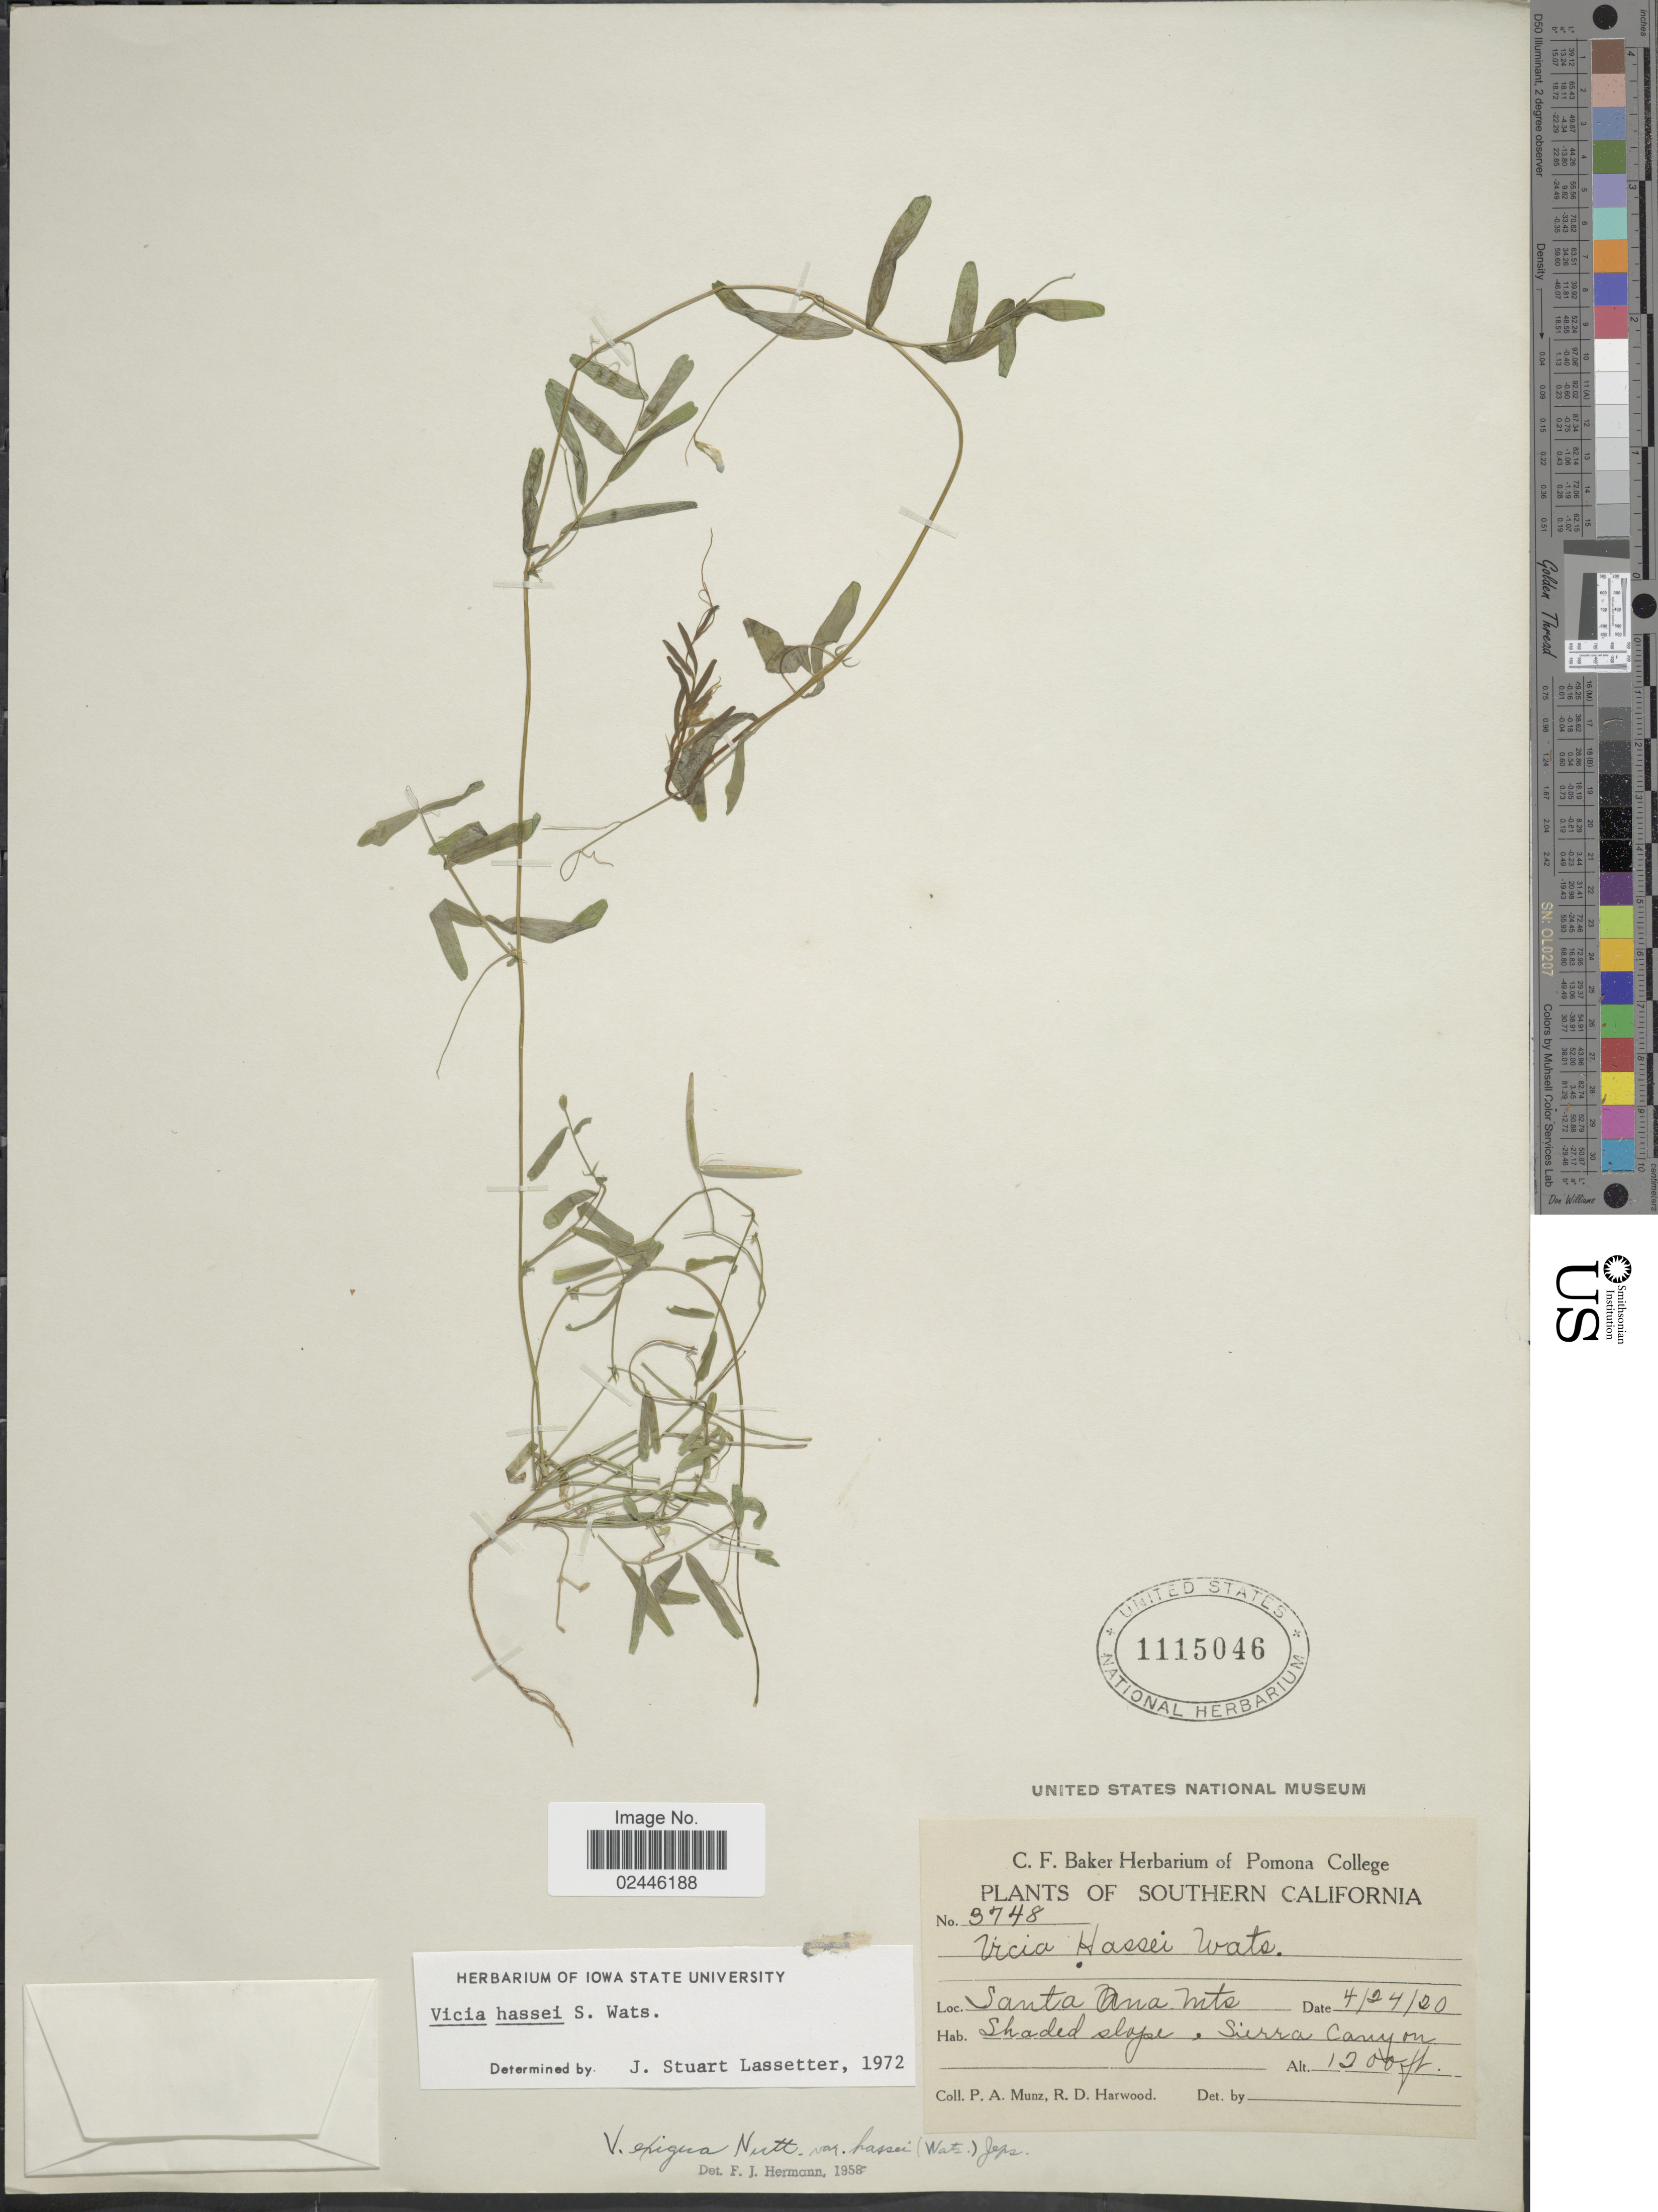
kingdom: Plantae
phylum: Tracheophyta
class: Magnoliopsida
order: Fabales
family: Fabaceae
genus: Vicia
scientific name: Vicia hassei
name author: S. Watson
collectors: P. A. Munz & R. Harwood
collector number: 3748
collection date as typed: Transcribed d/m/y: 24/4/20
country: United States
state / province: California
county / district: Los Angeles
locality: Southern California. Santa Ana Mts. Sierra Canyon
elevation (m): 366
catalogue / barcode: US 1115046